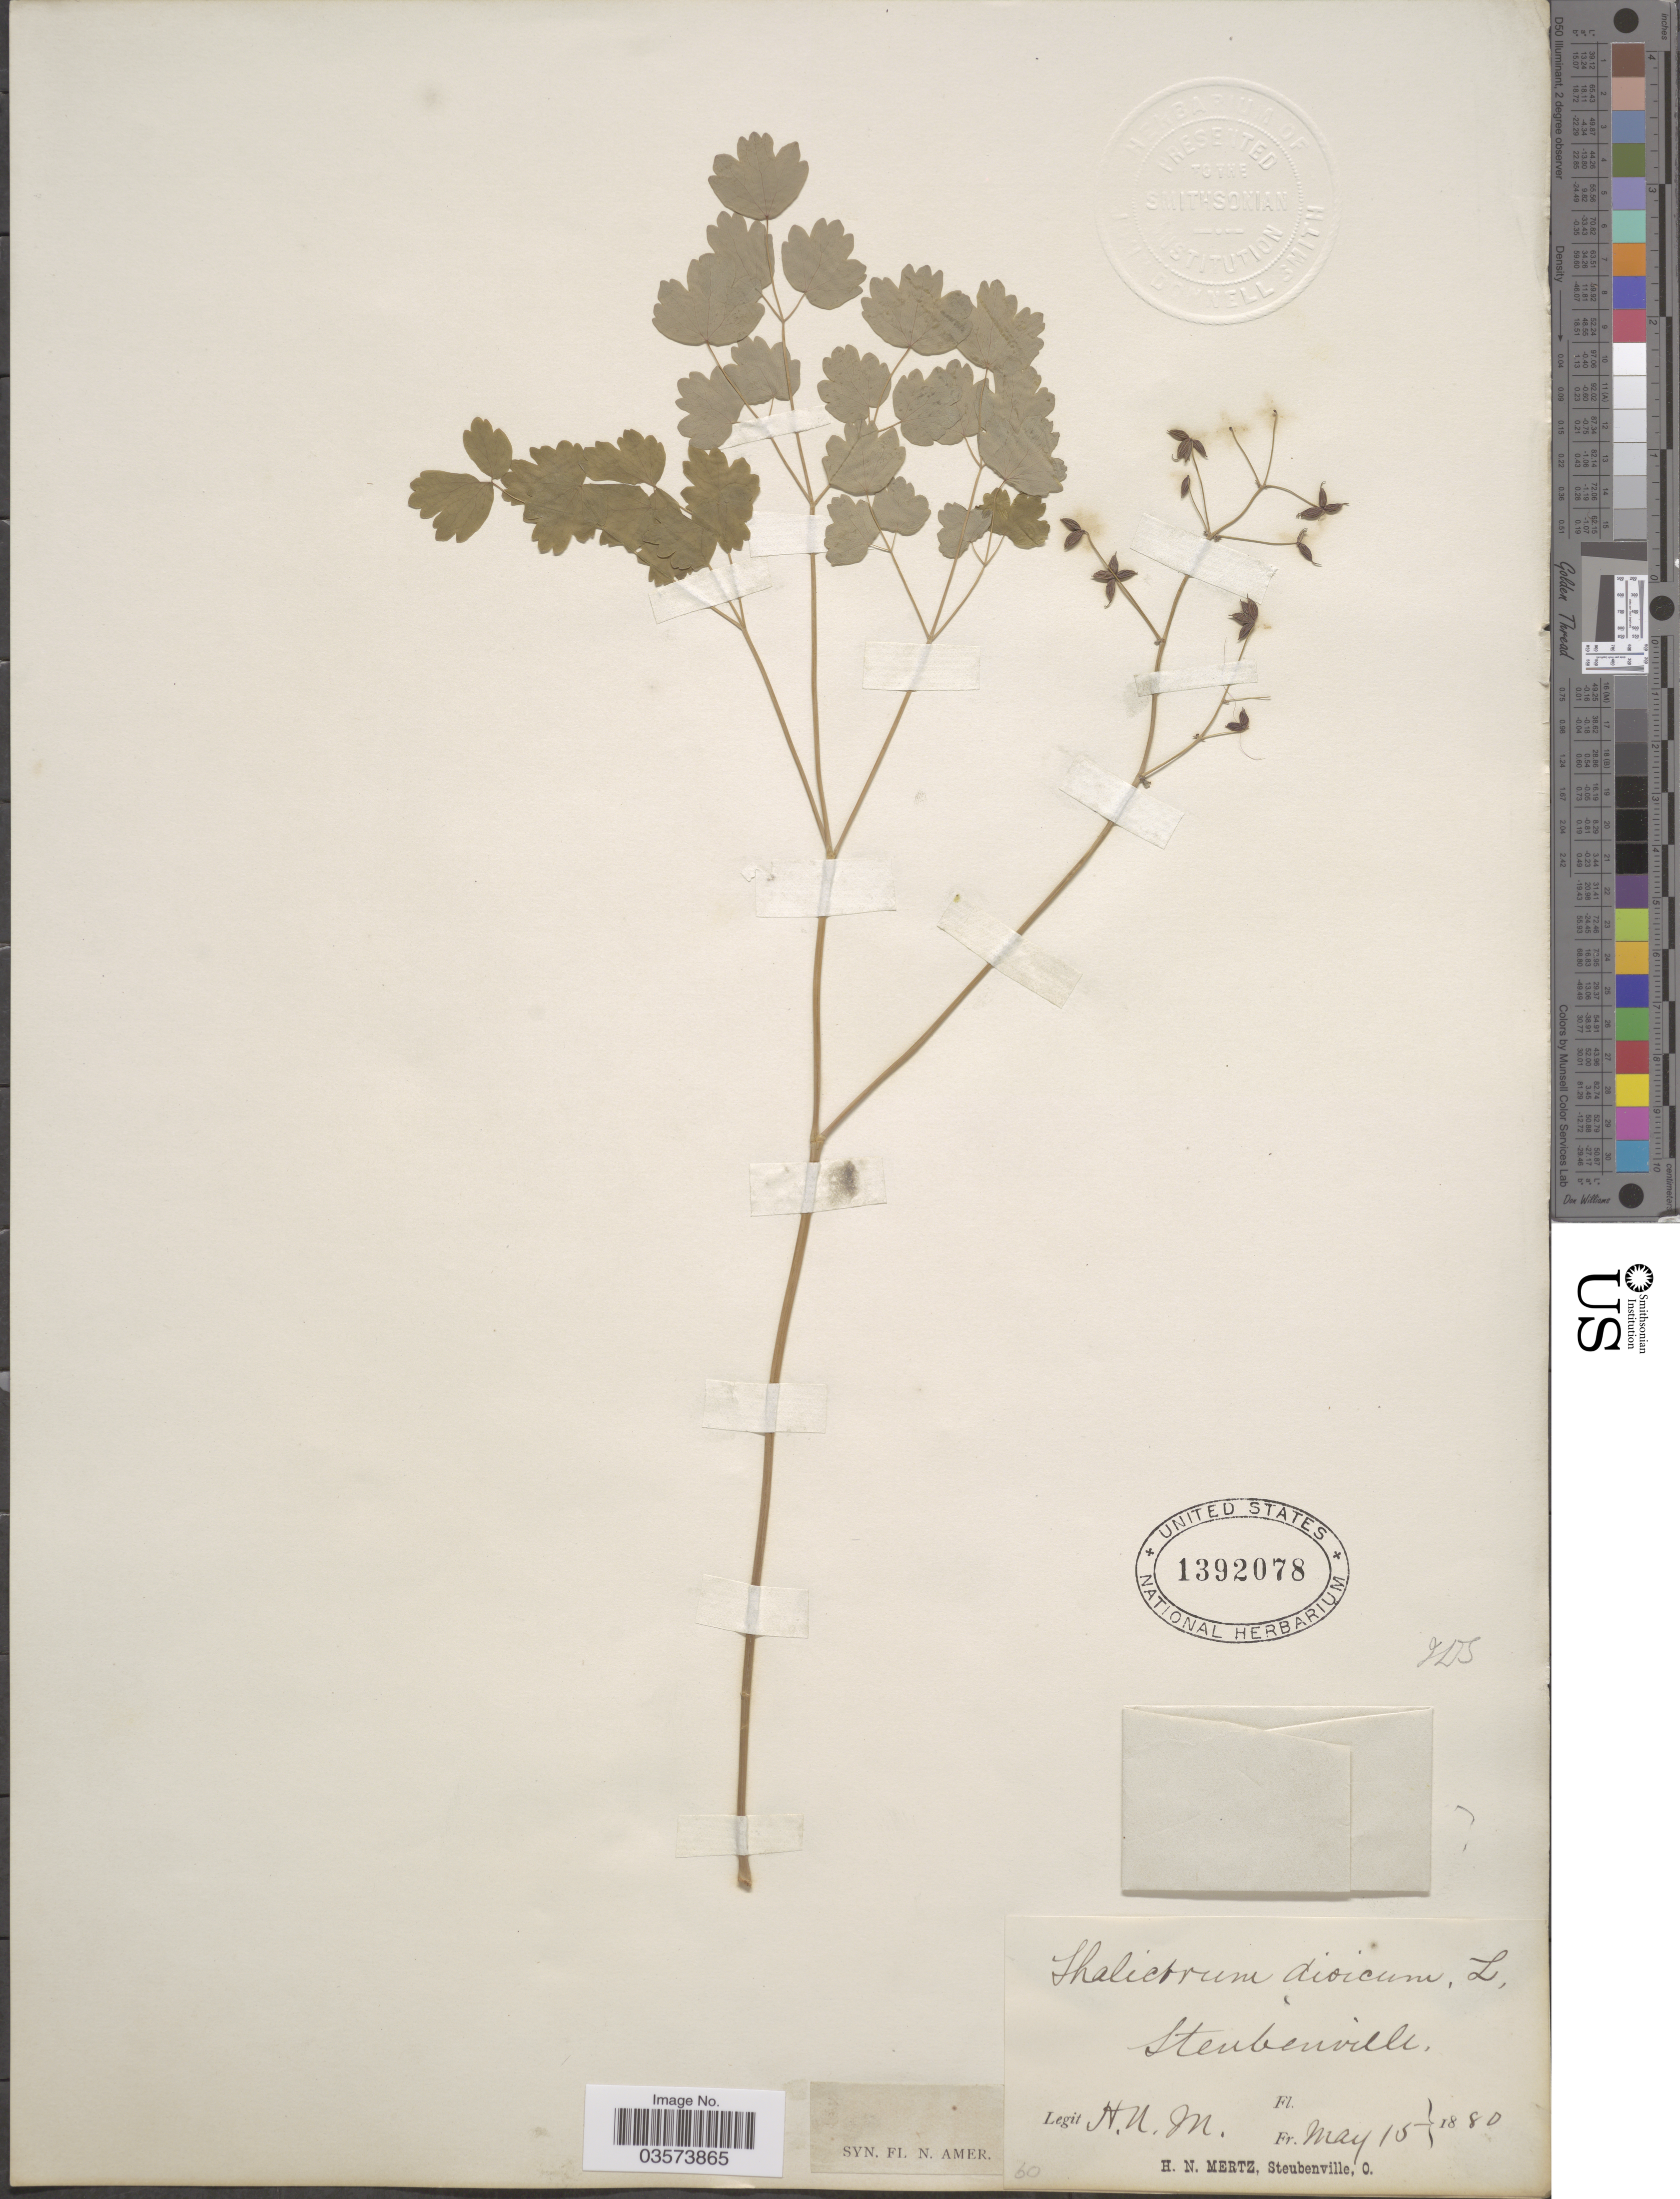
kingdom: Plantae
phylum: Tracheophyta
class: Magnoliopsida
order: Ranunculales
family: Ranunculaceae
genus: Thalictrum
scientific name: Thalictrum dioicum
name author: L.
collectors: H. Mertz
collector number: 60?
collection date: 1880-05-15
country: United States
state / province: Ohio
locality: Steubenville.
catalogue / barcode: US 1392078